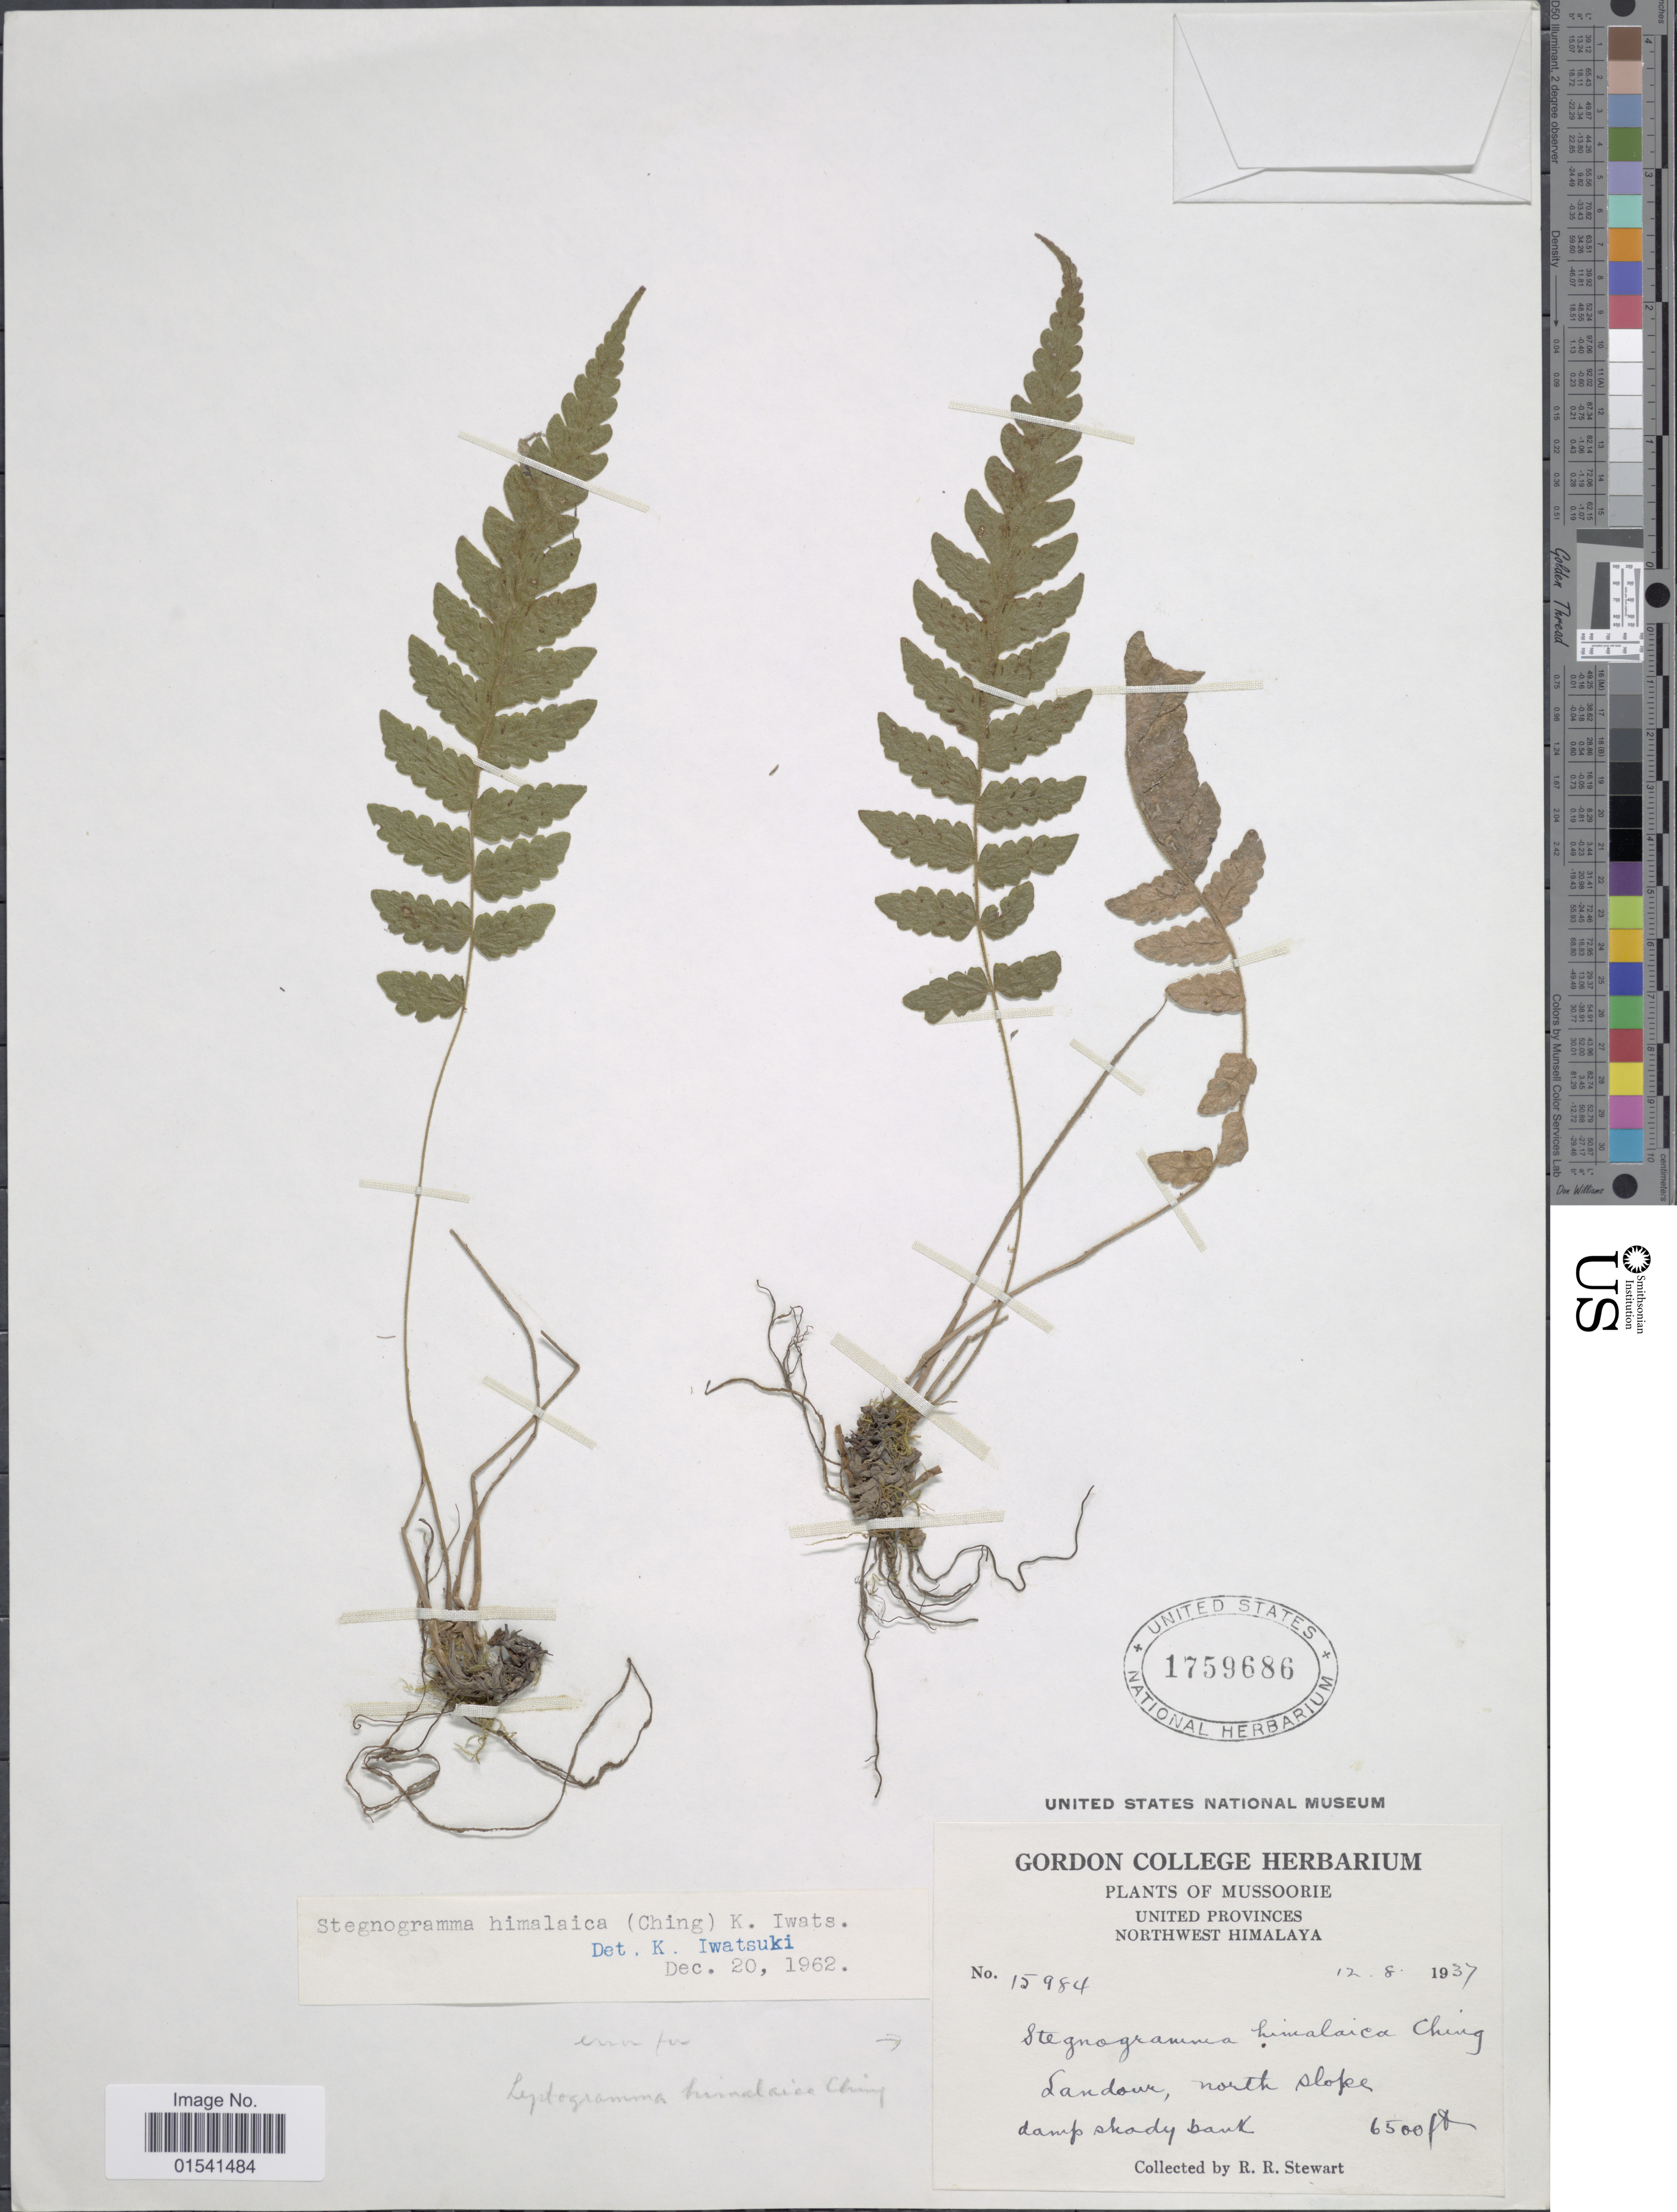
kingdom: Plantae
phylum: Tracheophyta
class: Polypodiopsida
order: Polypodiales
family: Thelypteridaceae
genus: Stegnogramma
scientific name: Stegnogramma mollissima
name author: (Fisch. ex Kunze) Fraser-Jenk.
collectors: R. R. Stewart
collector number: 15984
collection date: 1937-08-12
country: India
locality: Mussoorie, United Provinces, Northwest Himalaya, Landour, north slope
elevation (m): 1981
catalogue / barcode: US 1759686